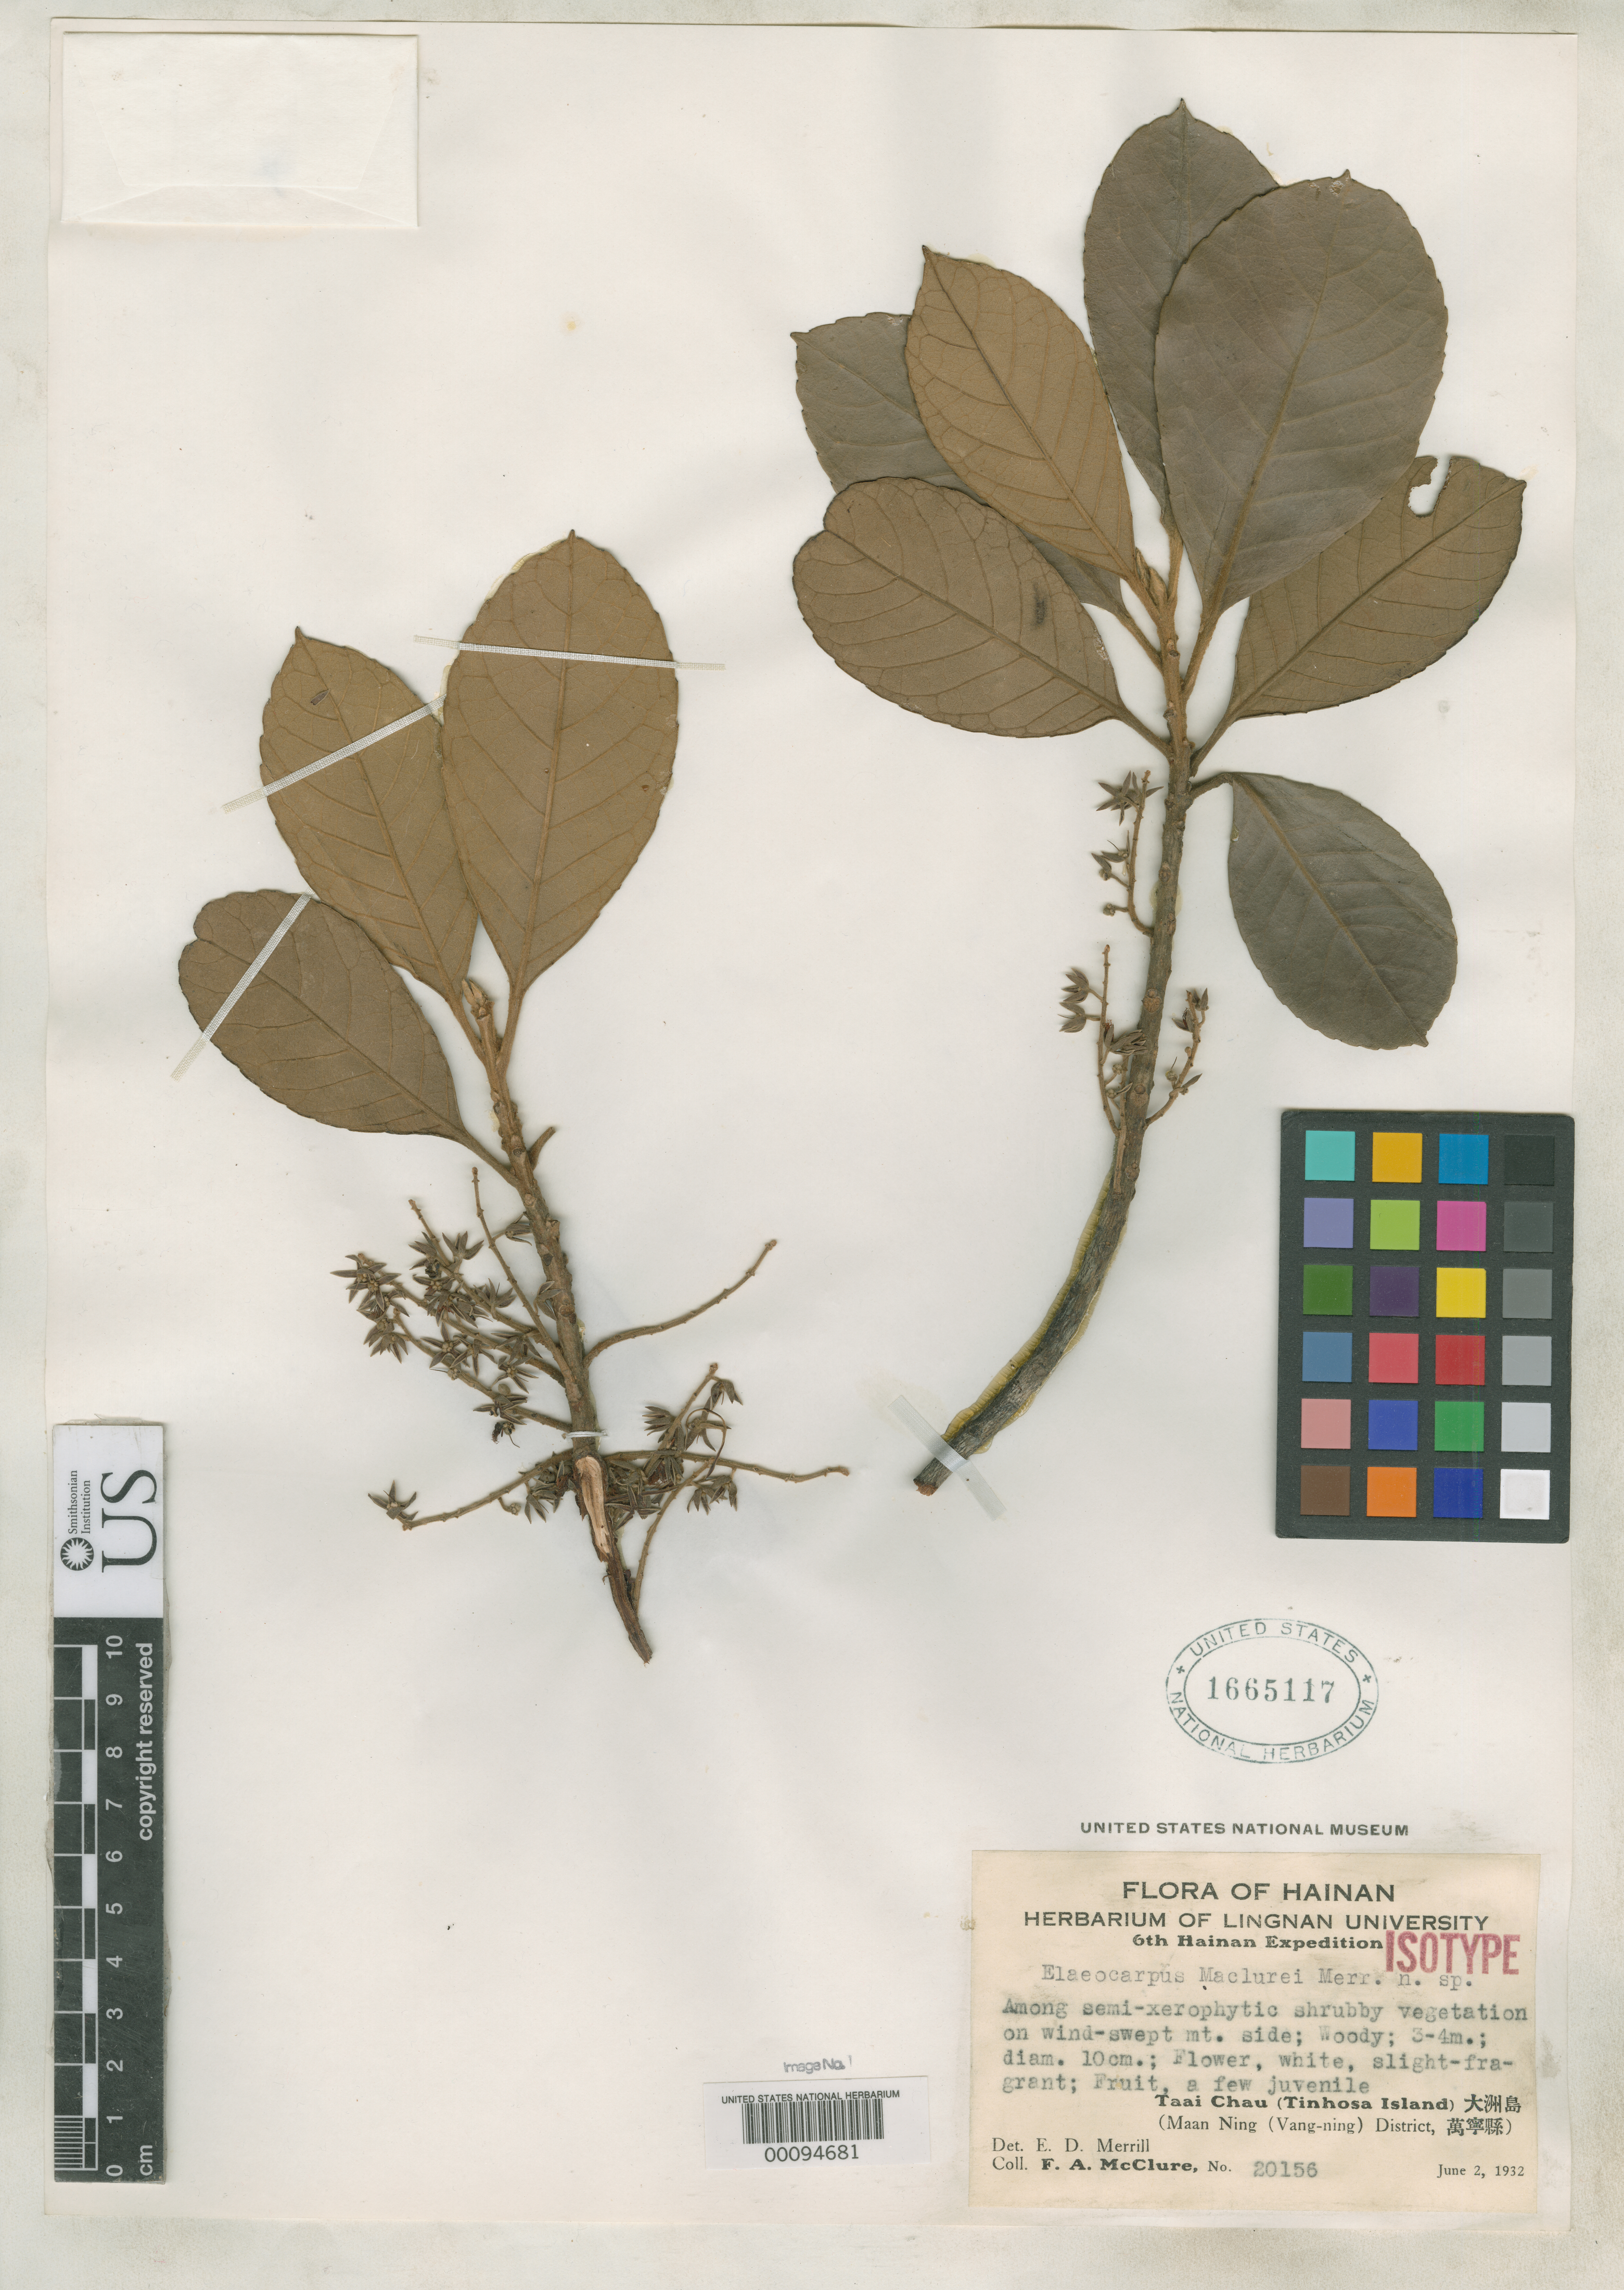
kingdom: Plantae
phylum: Tracheophyta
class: Magnoliopsida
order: Oxalidales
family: Elaeocarpaceae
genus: Elaeocarpus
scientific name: Elaeocarpus maclurei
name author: Merr.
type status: Isotype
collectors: F. A. McClure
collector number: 20156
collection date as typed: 02 Jan 1932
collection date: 1932-01-02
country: China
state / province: Guangdong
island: Tinhosa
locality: Vangming district.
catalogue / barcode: US 1665117